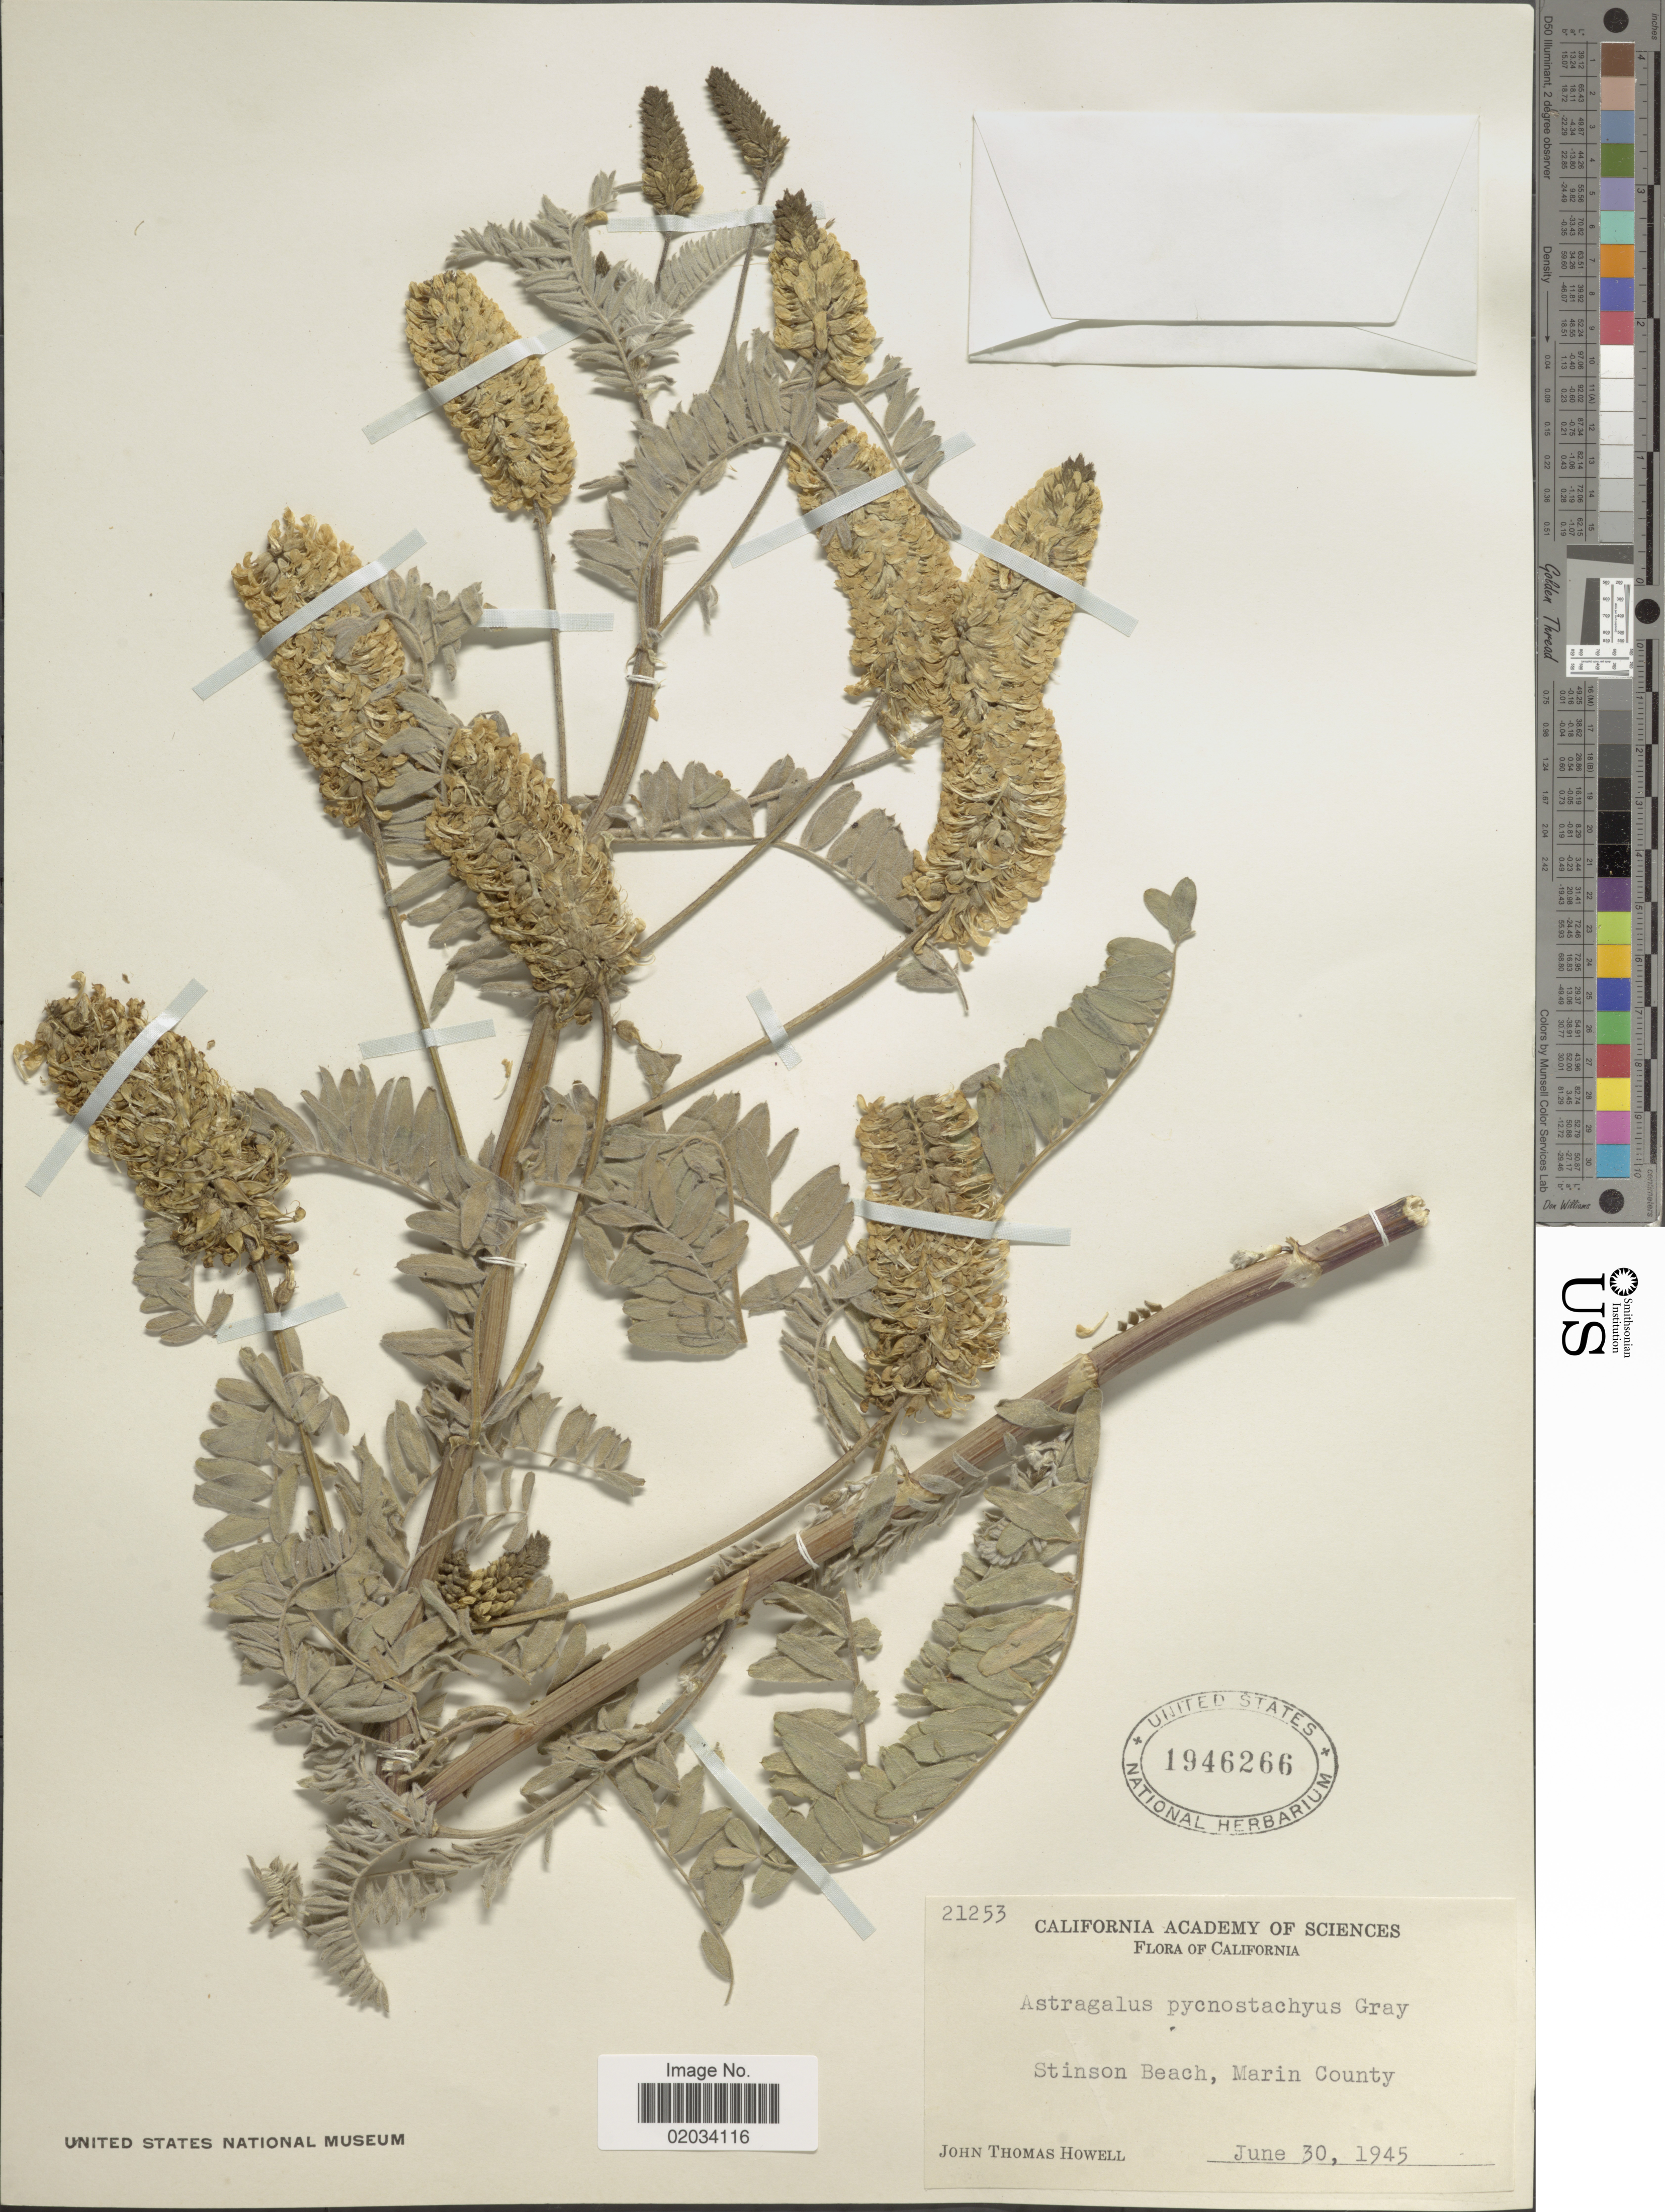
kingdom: Plantae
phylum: Tracheophyta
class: Magnoliopsida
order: Fabales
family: Fabaceae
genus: Astragalus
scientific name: Astragalus pycnostachius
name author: A. Gray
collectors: J. T. Howell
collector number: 21253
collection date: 1945-06-30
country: United States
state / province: California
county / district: Marin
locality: Stinson Beach, Marin County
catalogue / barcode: US 1946266